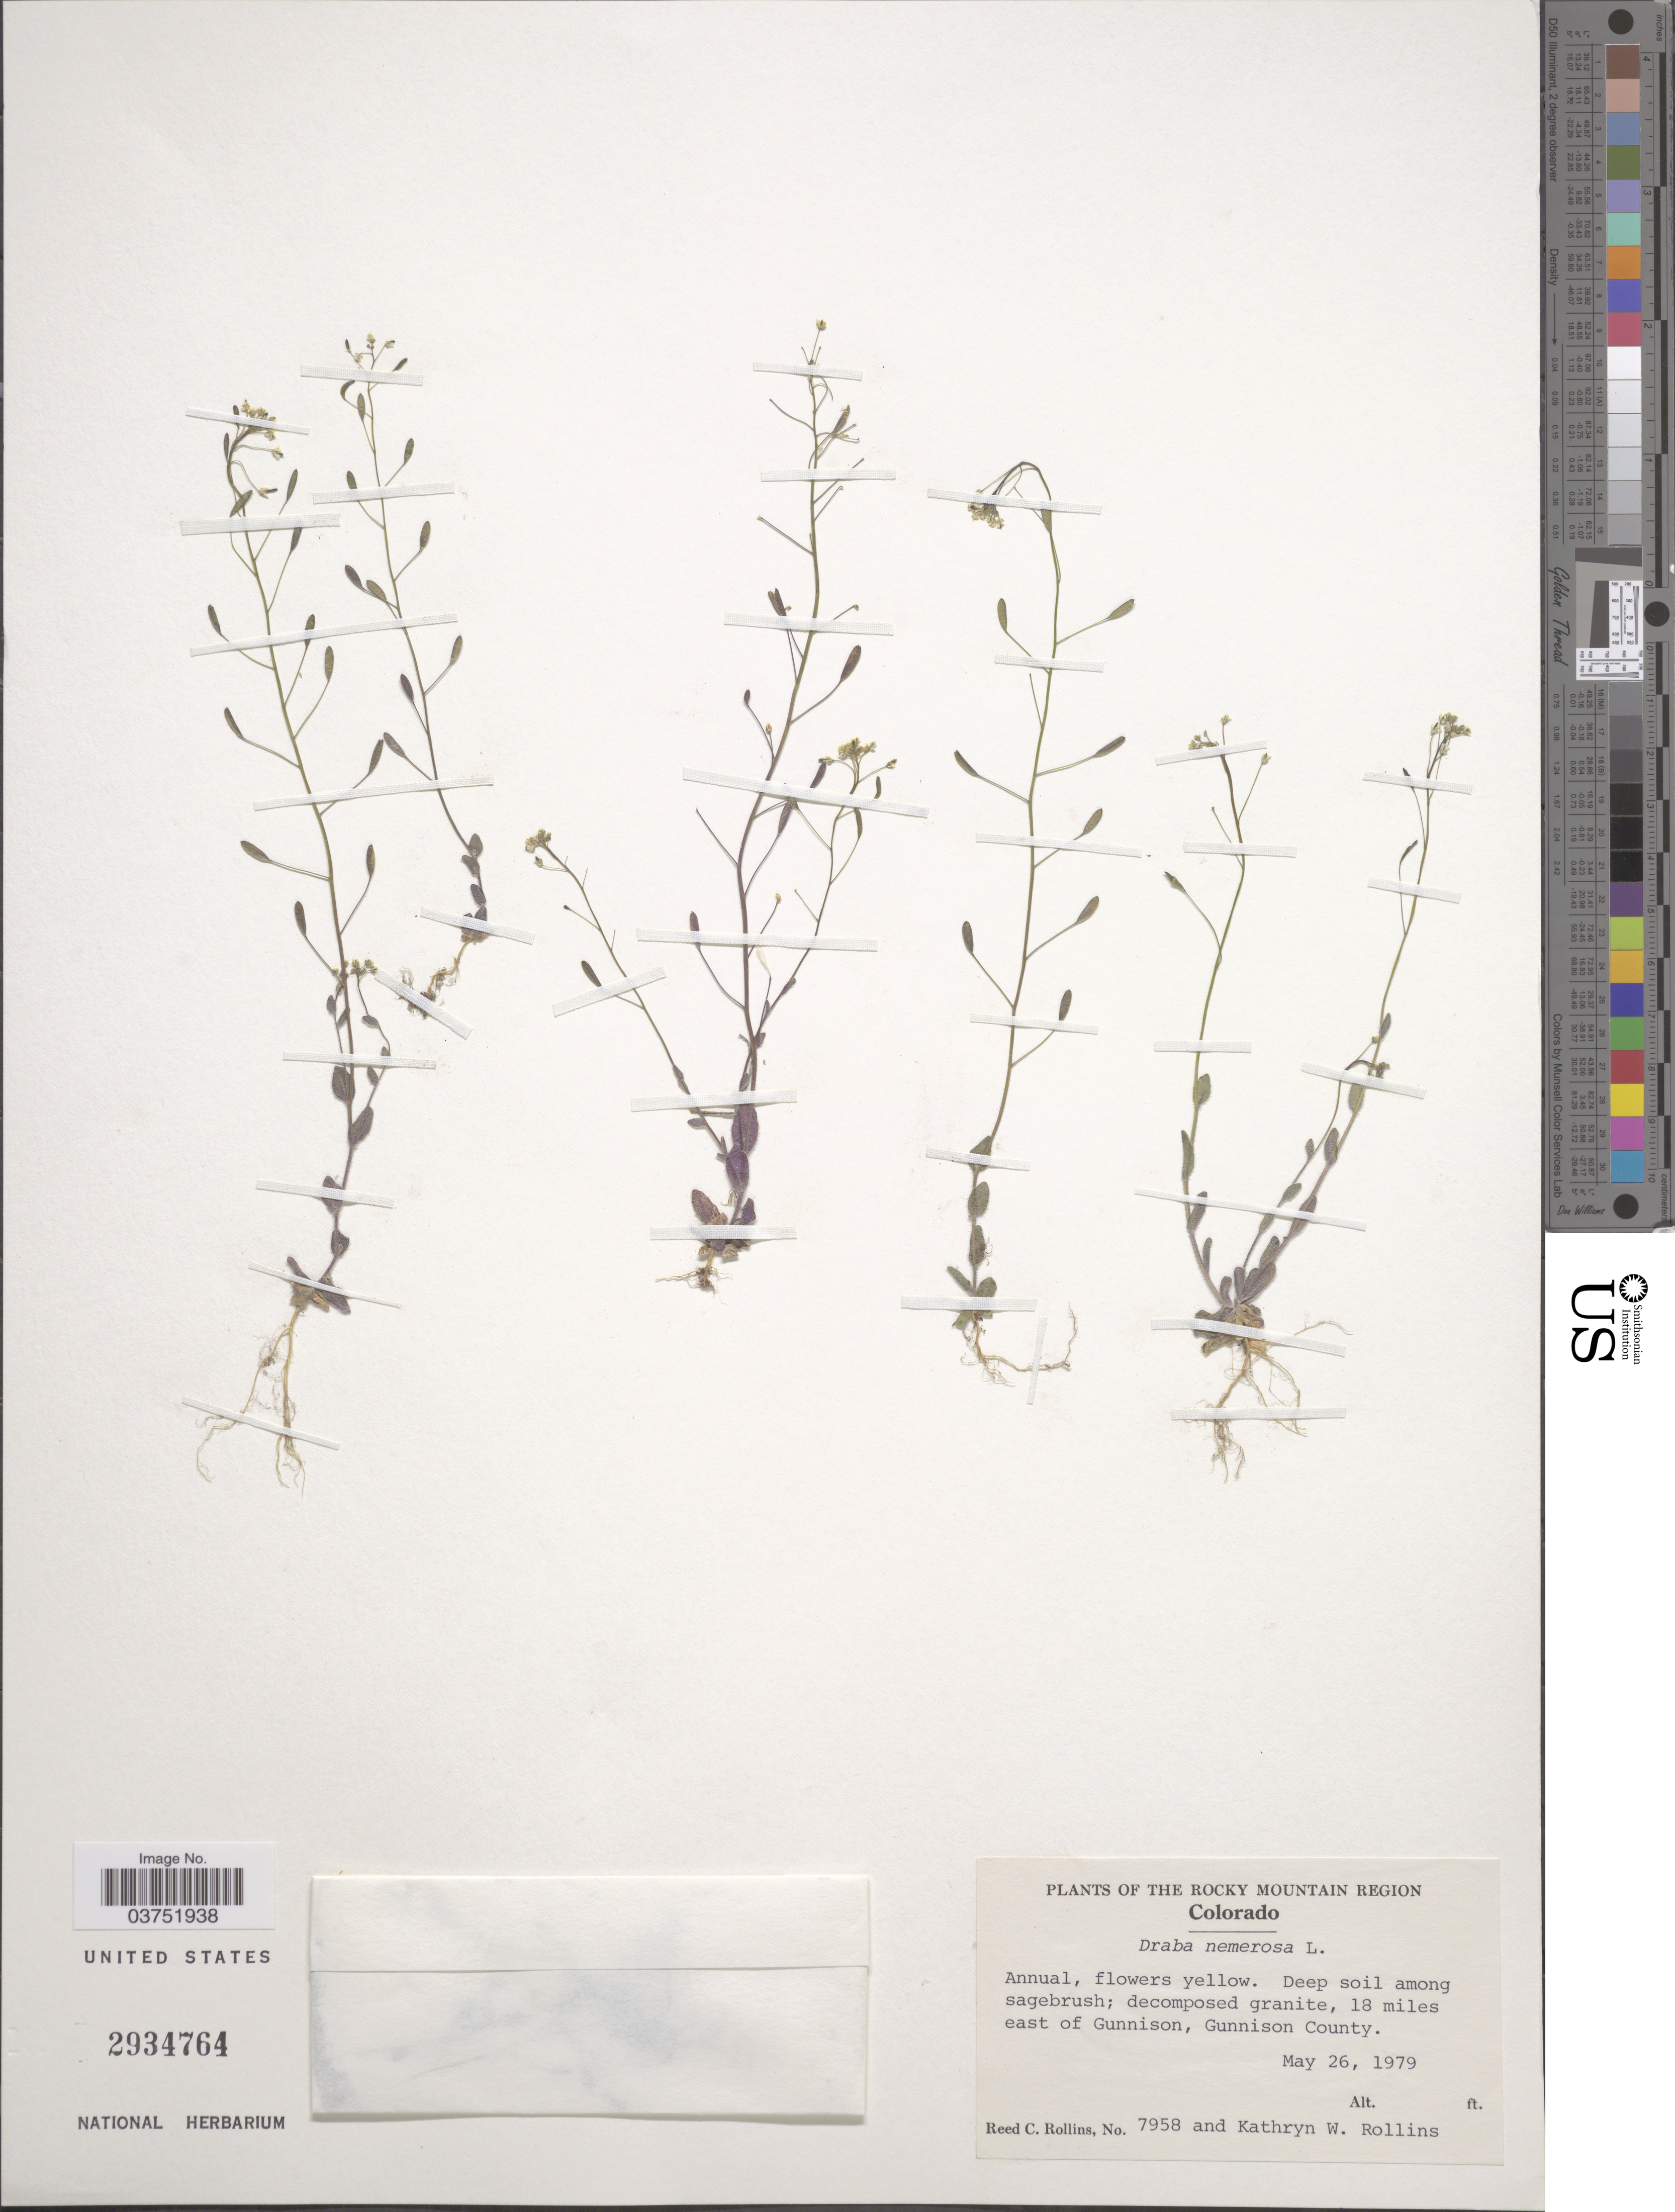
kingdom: Plantae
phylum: Tracheophyta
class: Magnoliopsida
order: Brassicales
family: Brassicaceae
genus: Draba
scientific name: Draba nemorosa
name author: L.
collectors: R. C. Rollins & K. W. Rollins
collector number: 7958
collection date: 1979-05-26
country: United States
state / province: Colorado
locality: The Rocky Mountain Region. 18 miles east of Gunnison, Gunnison County.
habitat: deep soil among sagebrush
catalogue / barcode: US 2934764